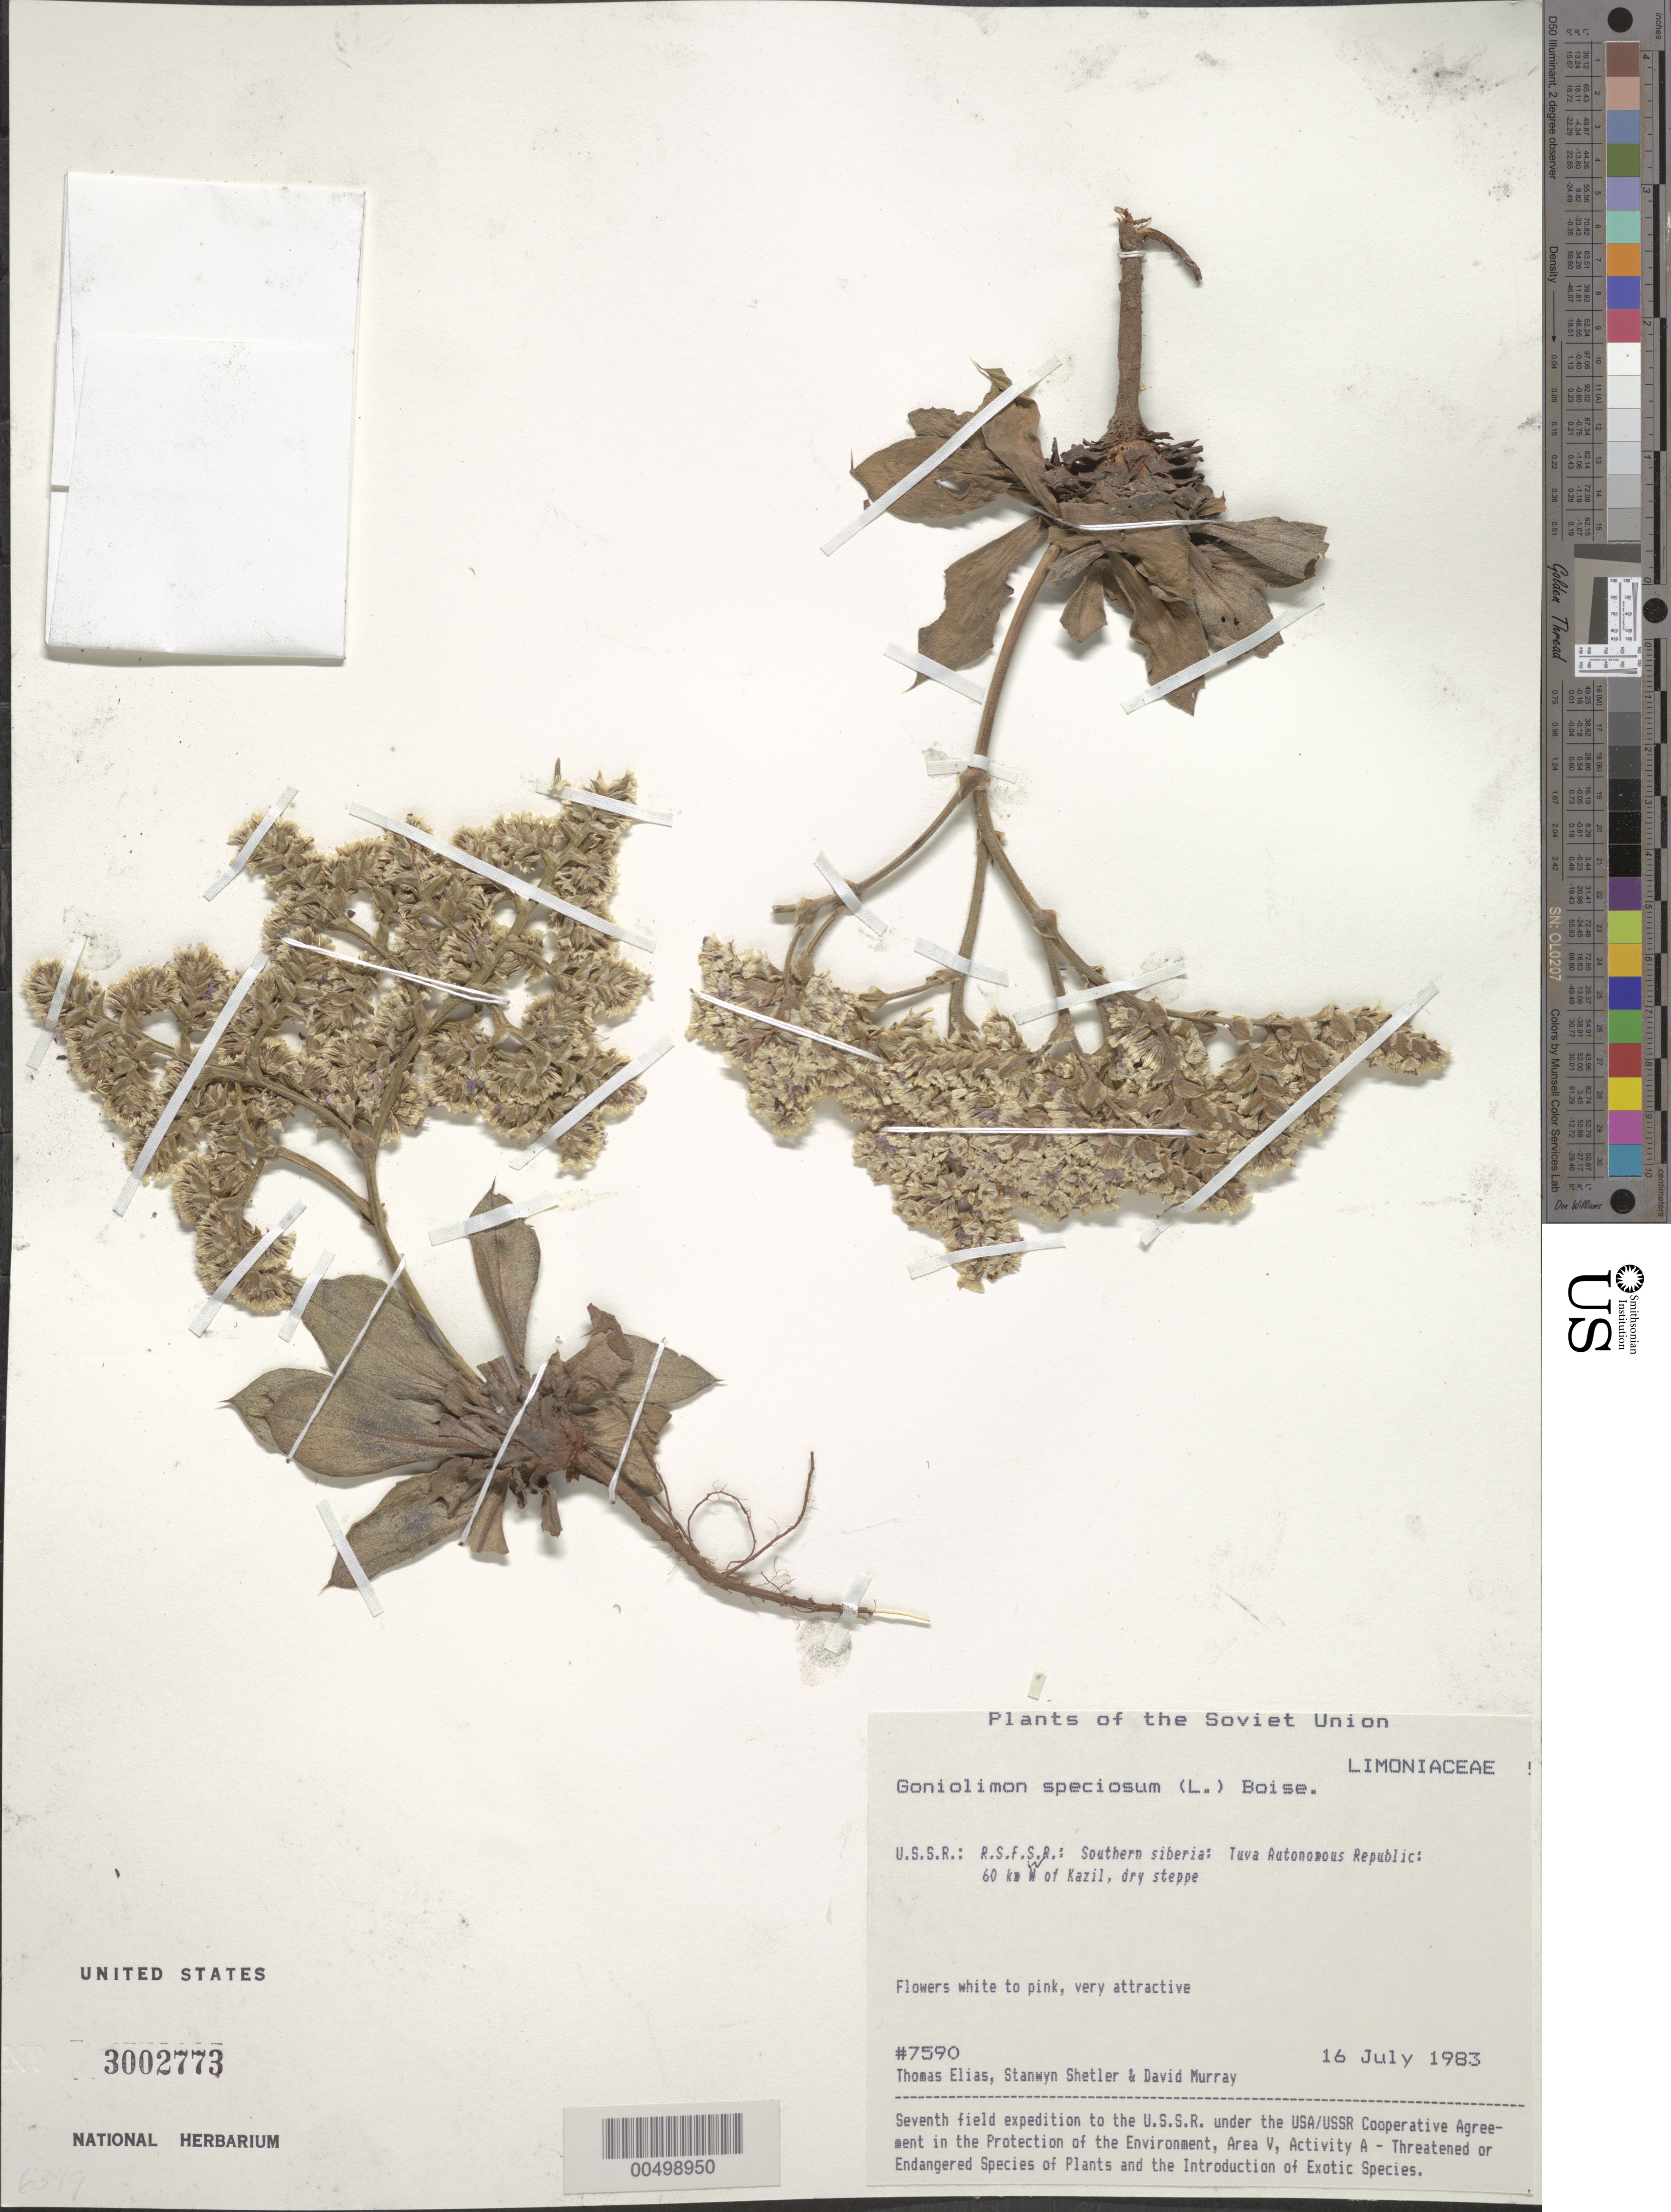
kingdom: Plantae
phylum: Tracheophyta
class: Magnoliopsida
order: Caryophyllales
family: Plumbaginaceae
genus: Goniolimon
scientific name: Goniolimon speciosum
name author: (L.)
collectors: T. Elias, S. Shetler & D. F. Murray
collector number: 7590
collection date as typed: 16 Jul 1983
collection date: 1983-07-16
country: Russian Federation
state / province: Tuva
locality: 60 km W of Kazil [Kyzyl]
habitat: dry steppe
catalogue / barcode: US 3002773